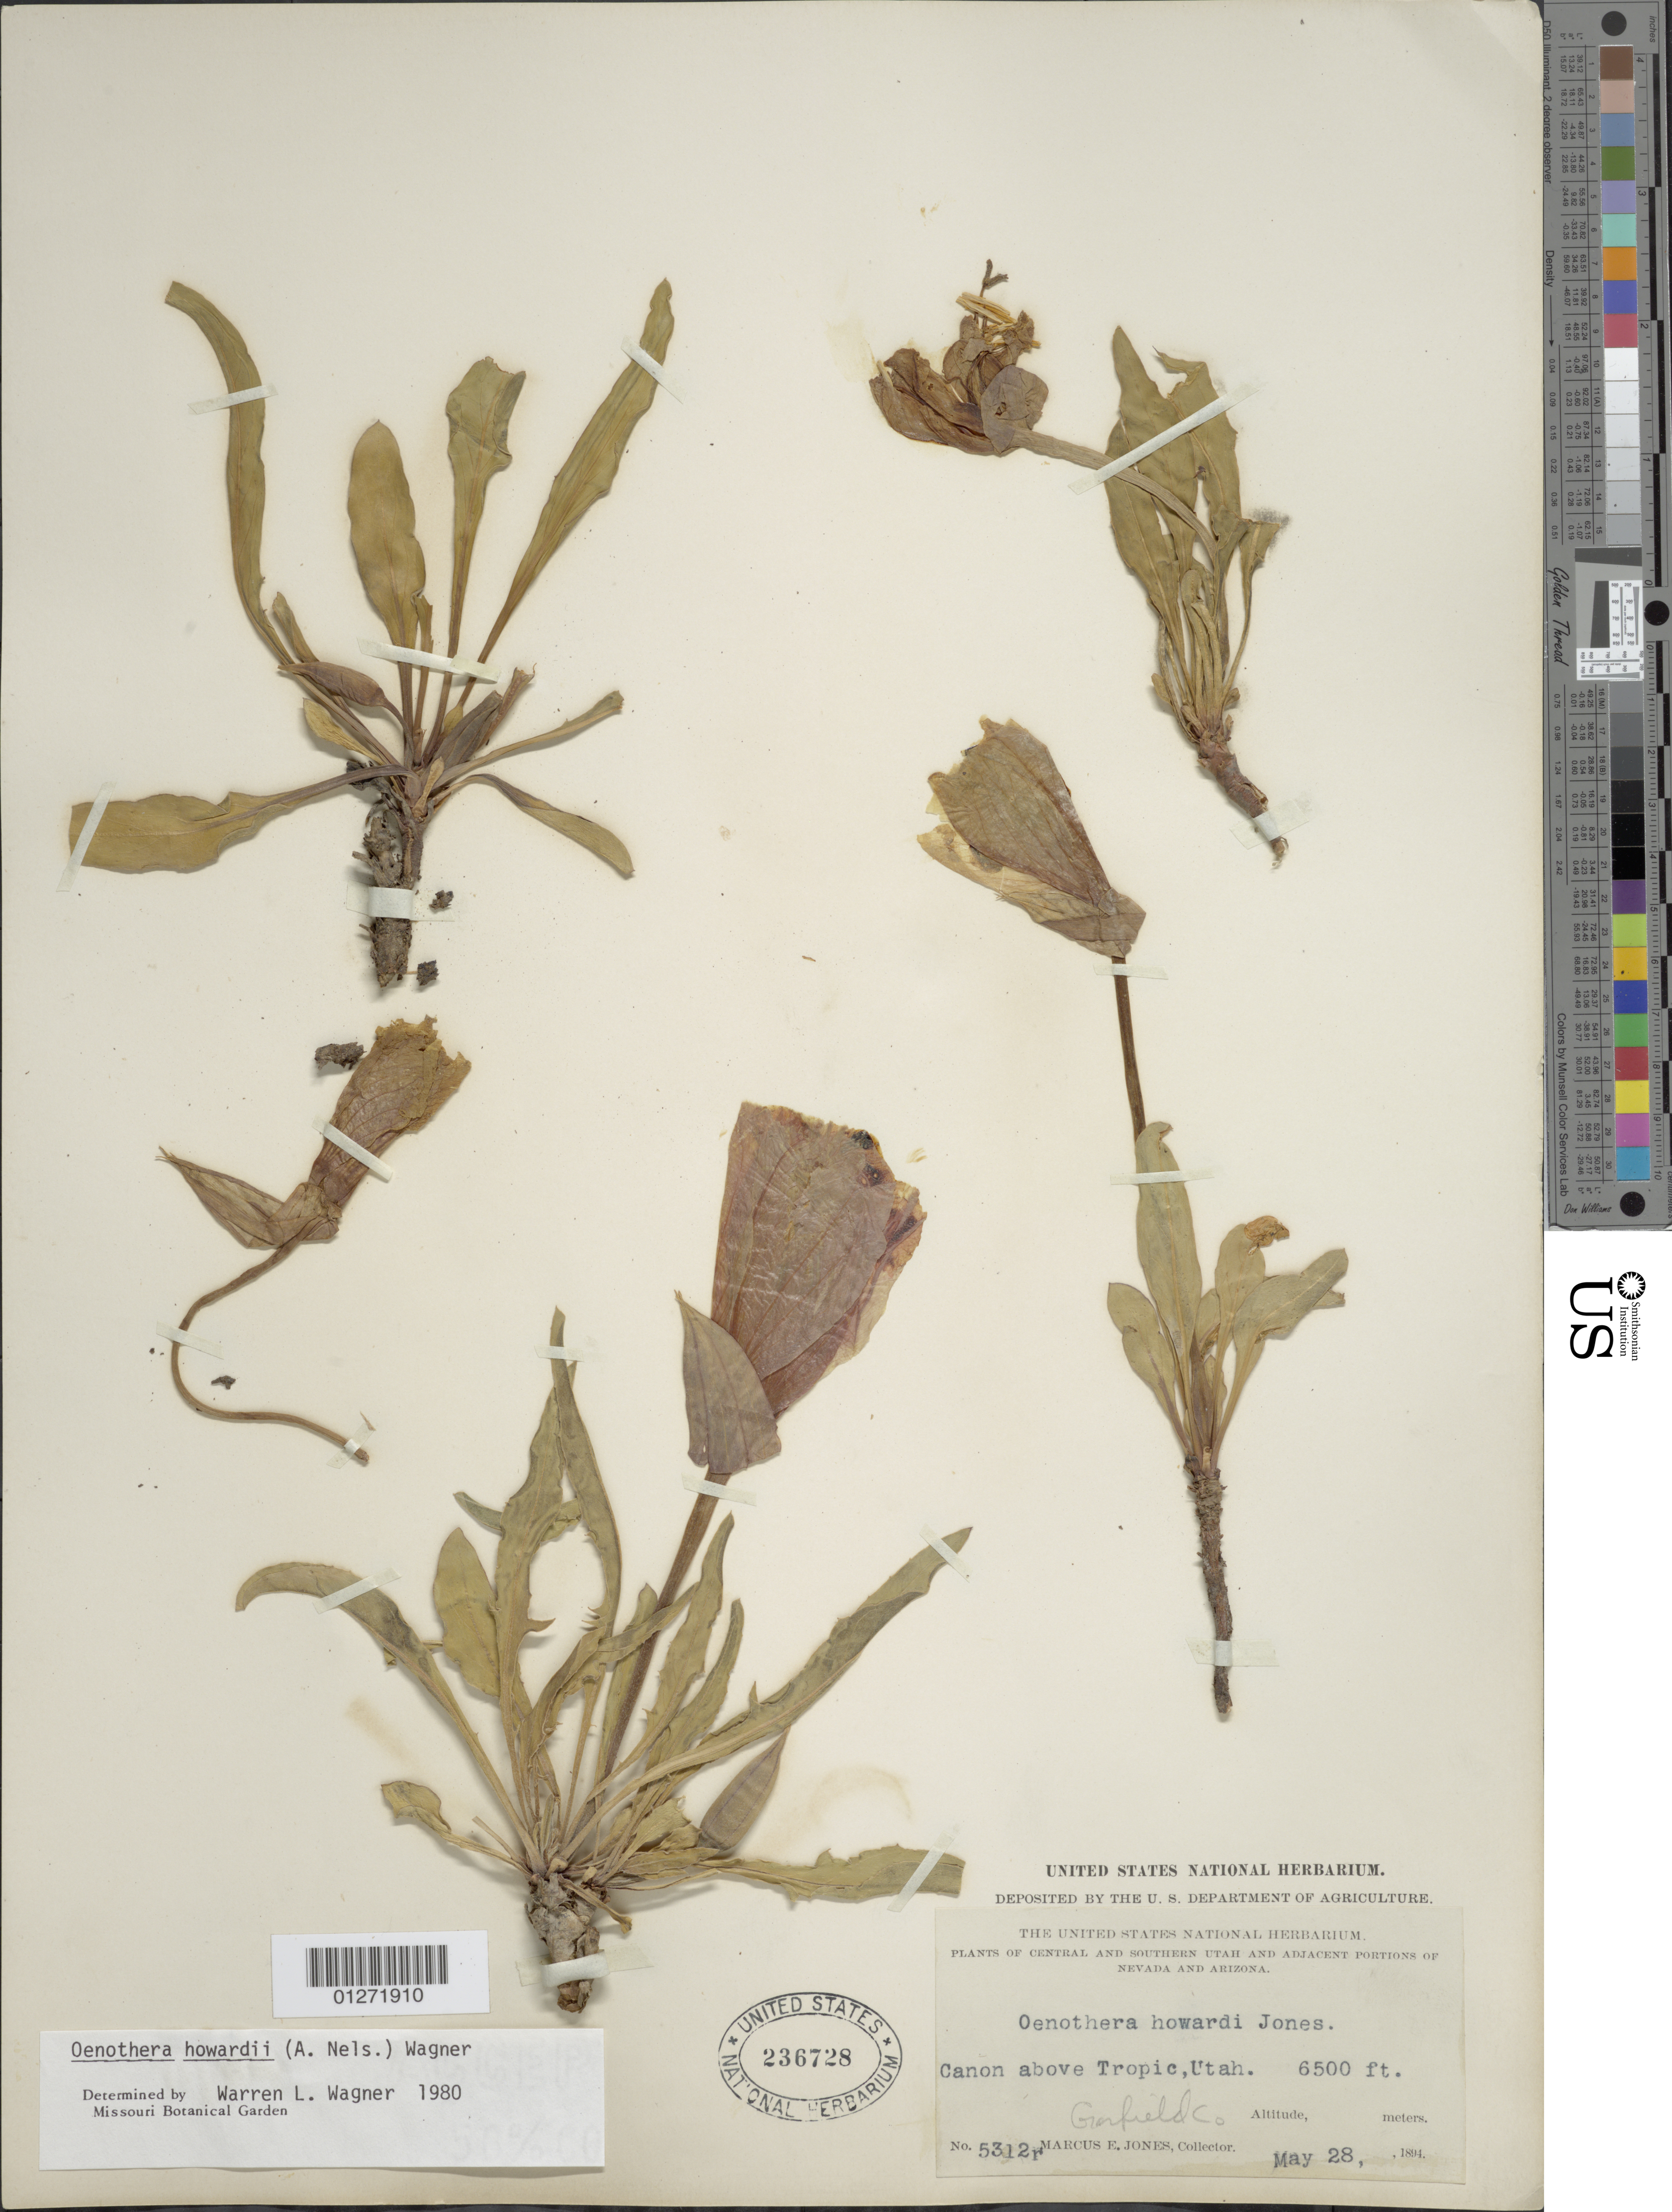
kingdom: Plantae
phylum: Tracheophyta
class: Magnoliopsida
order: Myrtales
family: Onagraceae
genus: Oenothera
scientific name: Oenothera howardii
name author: (A. Nelson) M.E. Jones ex Prain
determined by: Wagner, W. L., (BOT), Smithsonian Institution - National Museum of Natural History (UNITED STATES)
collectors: M. E. Jones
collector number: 5312r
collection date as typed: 28 May 1894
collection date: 1894-05-28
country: United States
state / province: Utah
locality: Above Tropic.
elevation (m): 1981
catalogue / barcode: US 236728